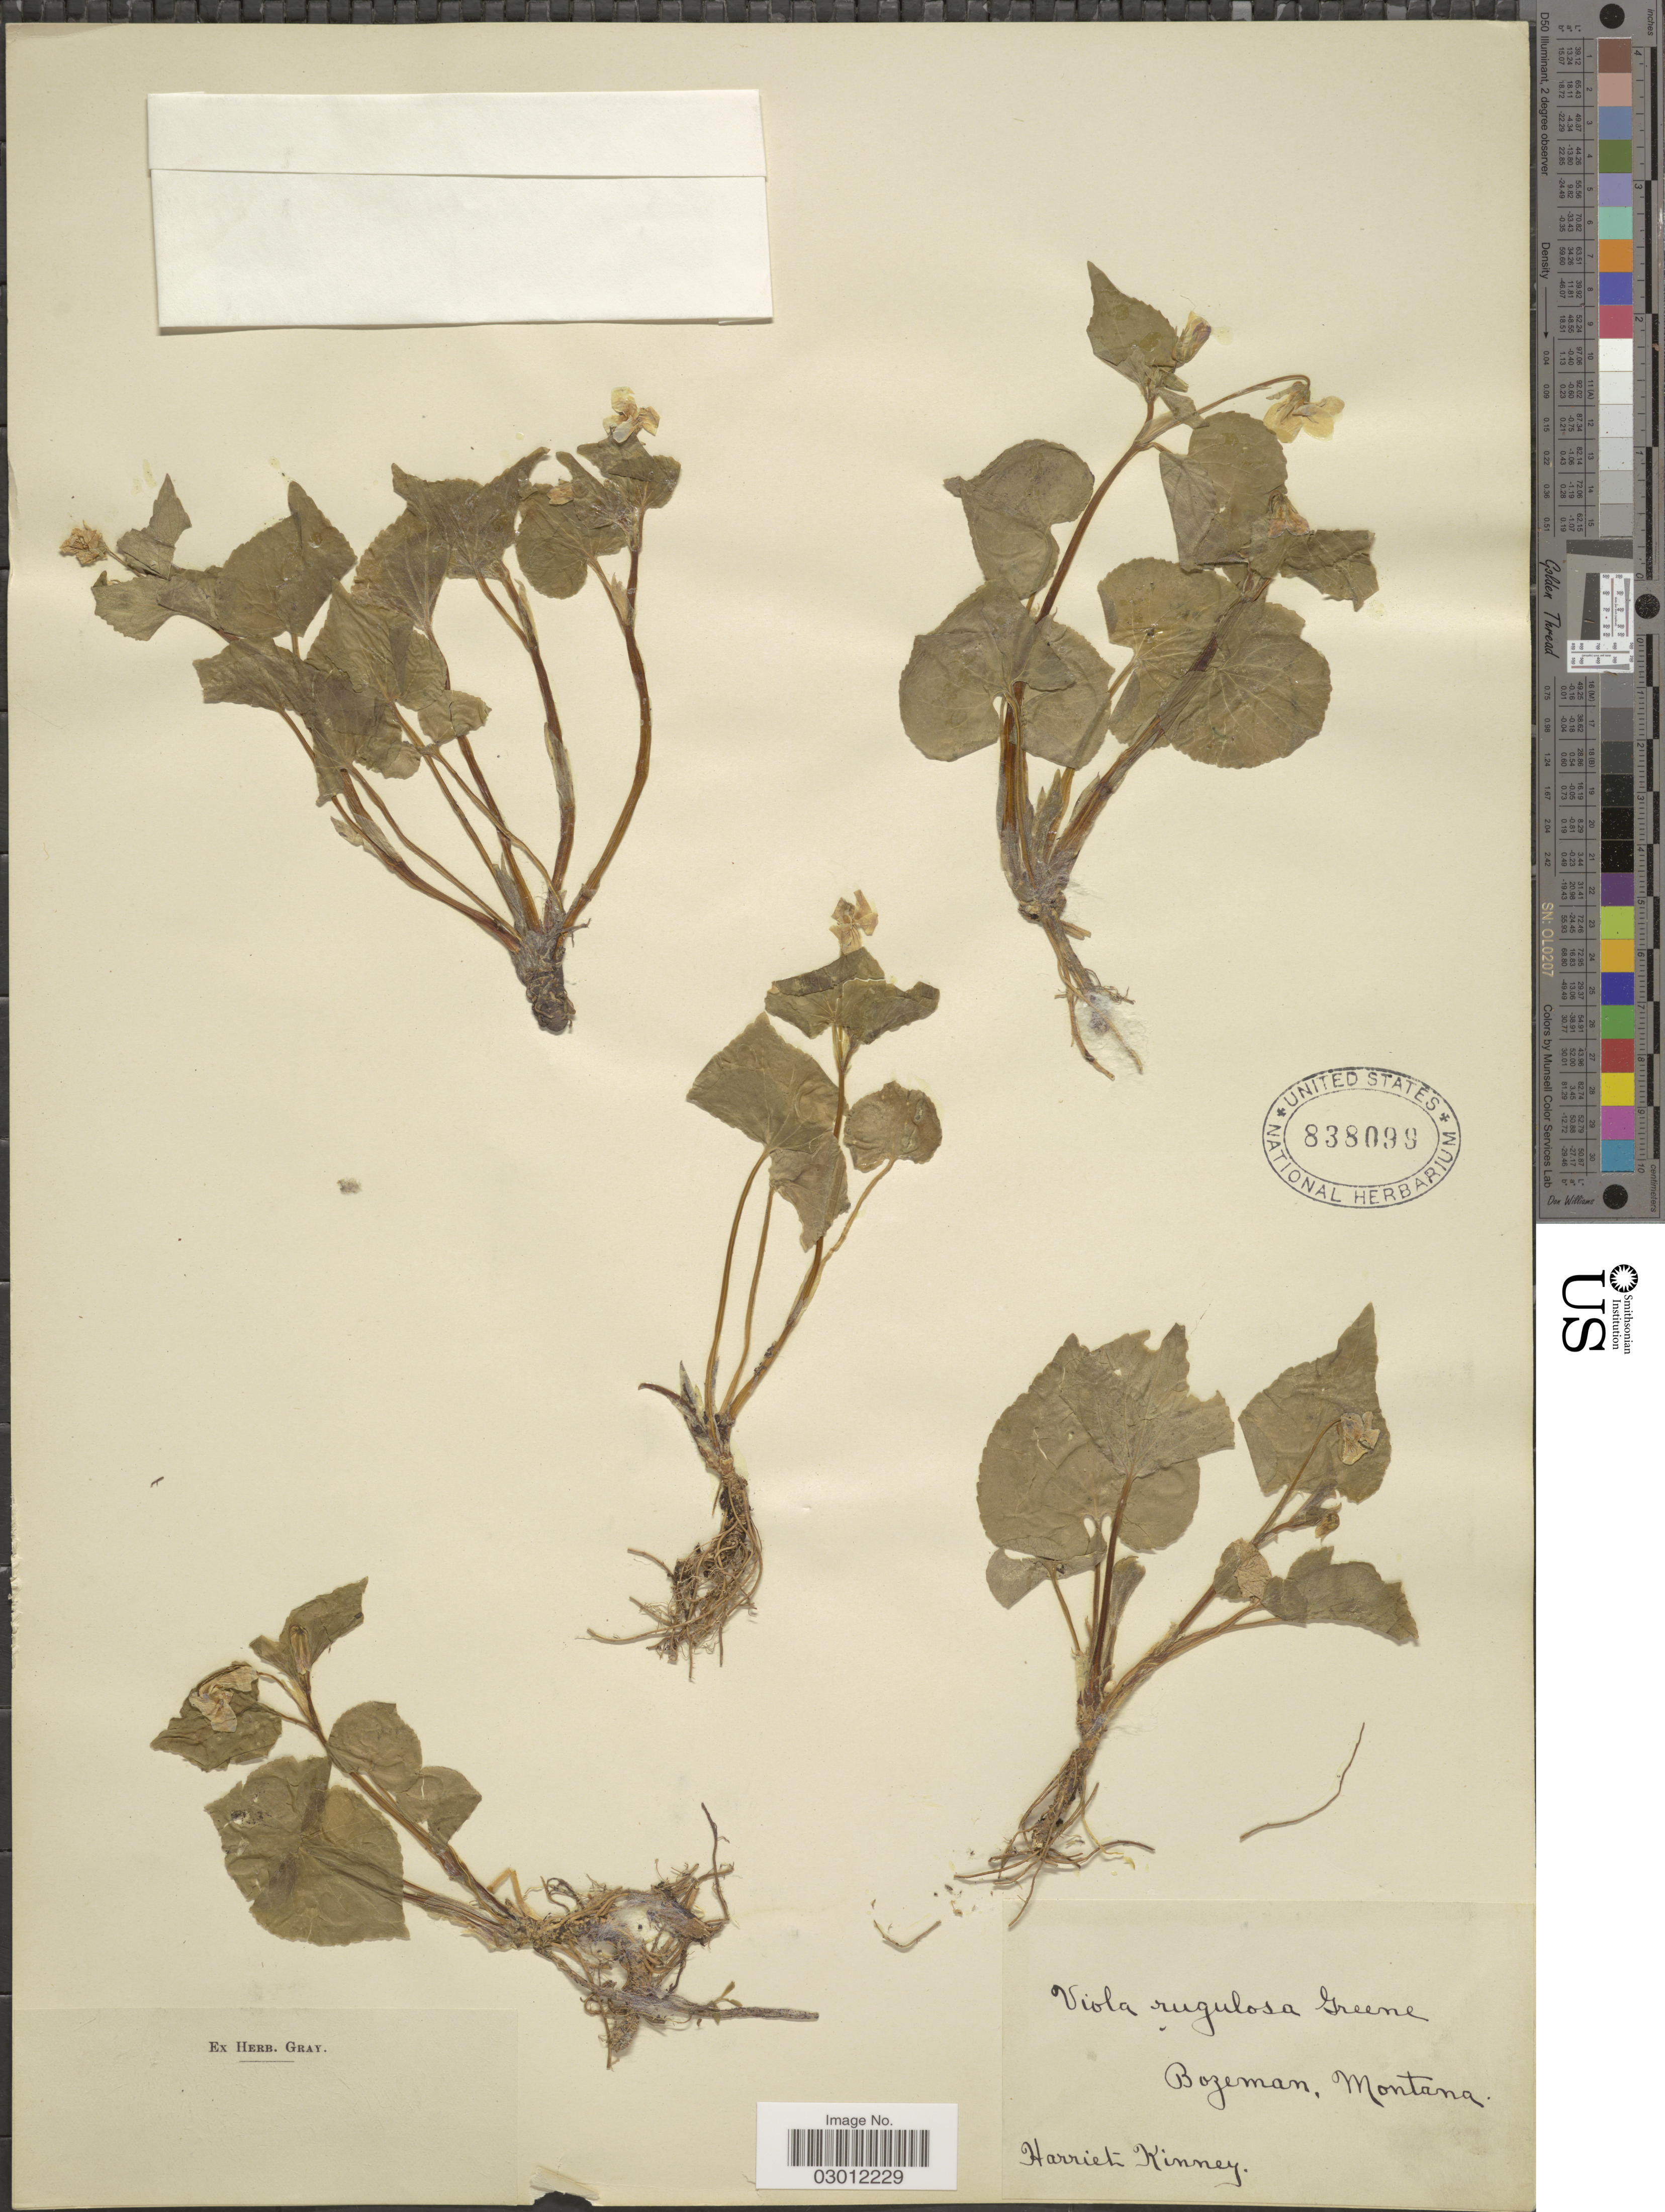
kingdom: Plantae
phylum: Tracheophyta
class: Magnoliopsida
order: Malpighiales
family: Violaceae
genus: Viola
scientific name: Viola canadensis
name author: L.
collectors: H. Kinney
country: United States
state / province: Montana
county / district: Gallatin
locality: Bozeman.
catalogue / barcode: US 838099